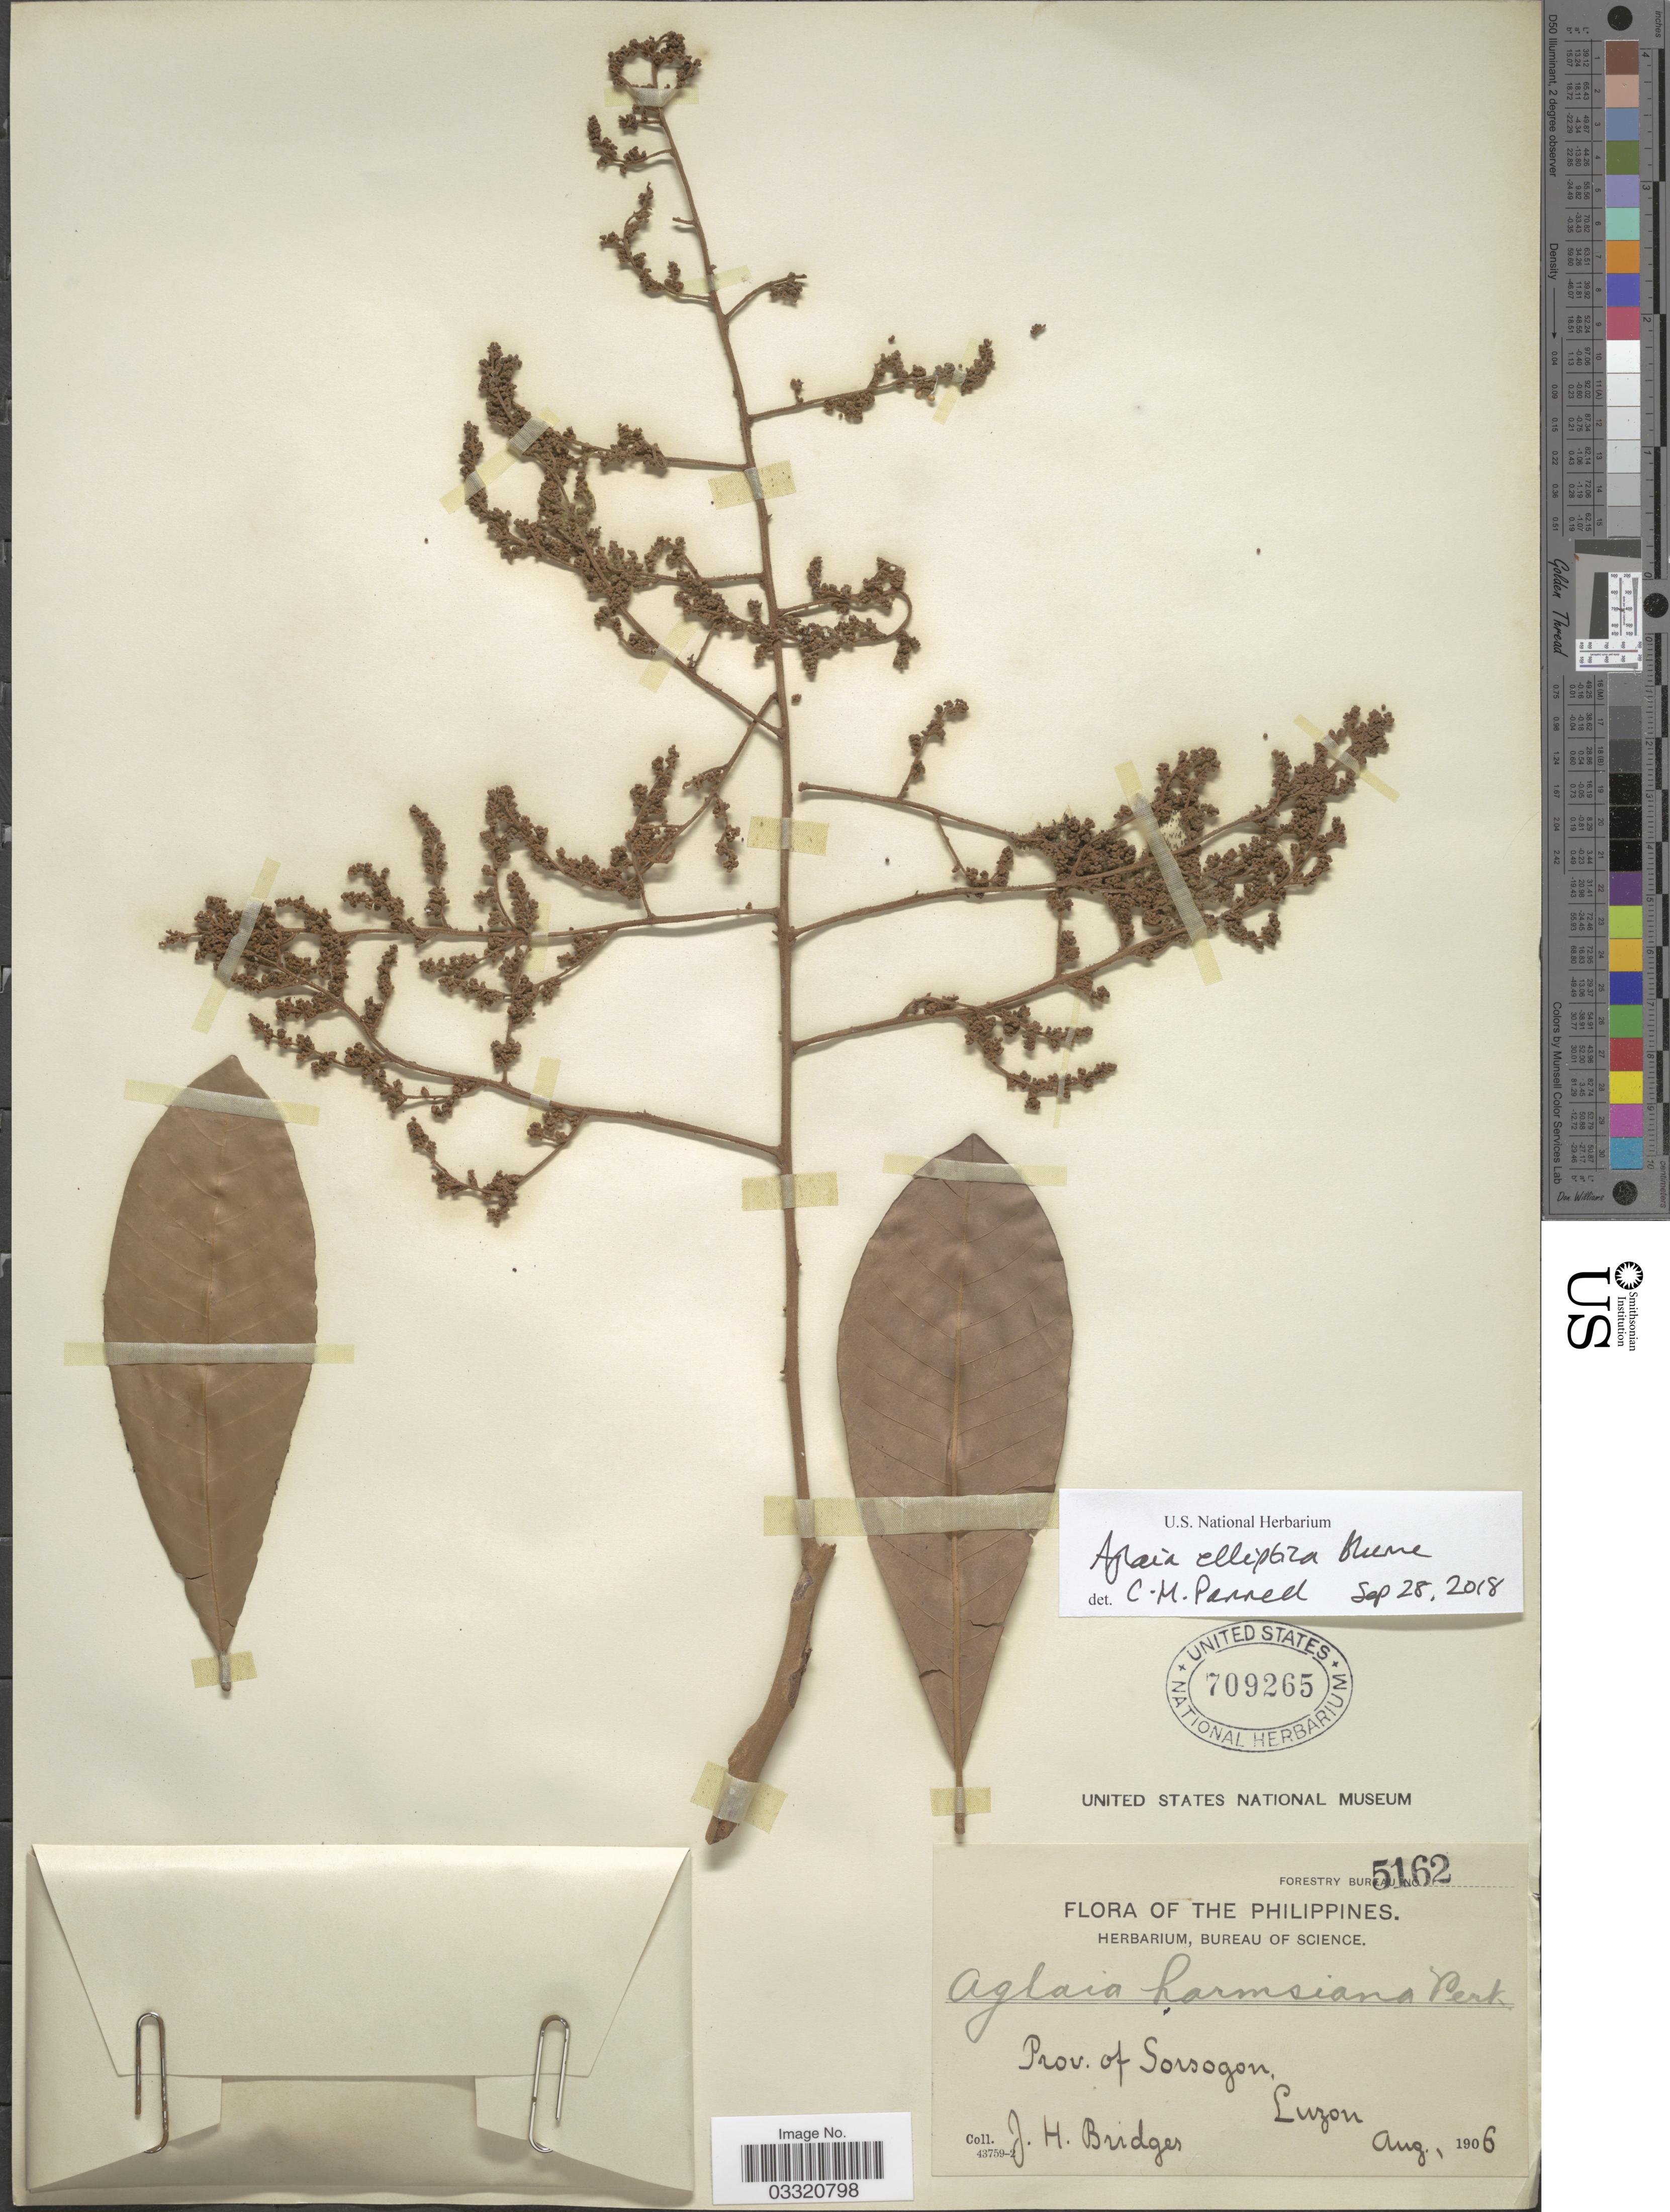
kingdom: Plantae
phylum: Tracheophyta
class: Magnoliopsida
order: Sapindales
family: Meliaceae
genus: Aglaia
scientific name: Aglaia elliptica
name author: Blume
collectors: J. Bridges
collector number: Forestry Bureau 5162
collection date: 1906-08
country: Philippines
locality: Prov. of Sorsogon, Luzon.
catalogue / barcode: US 709265